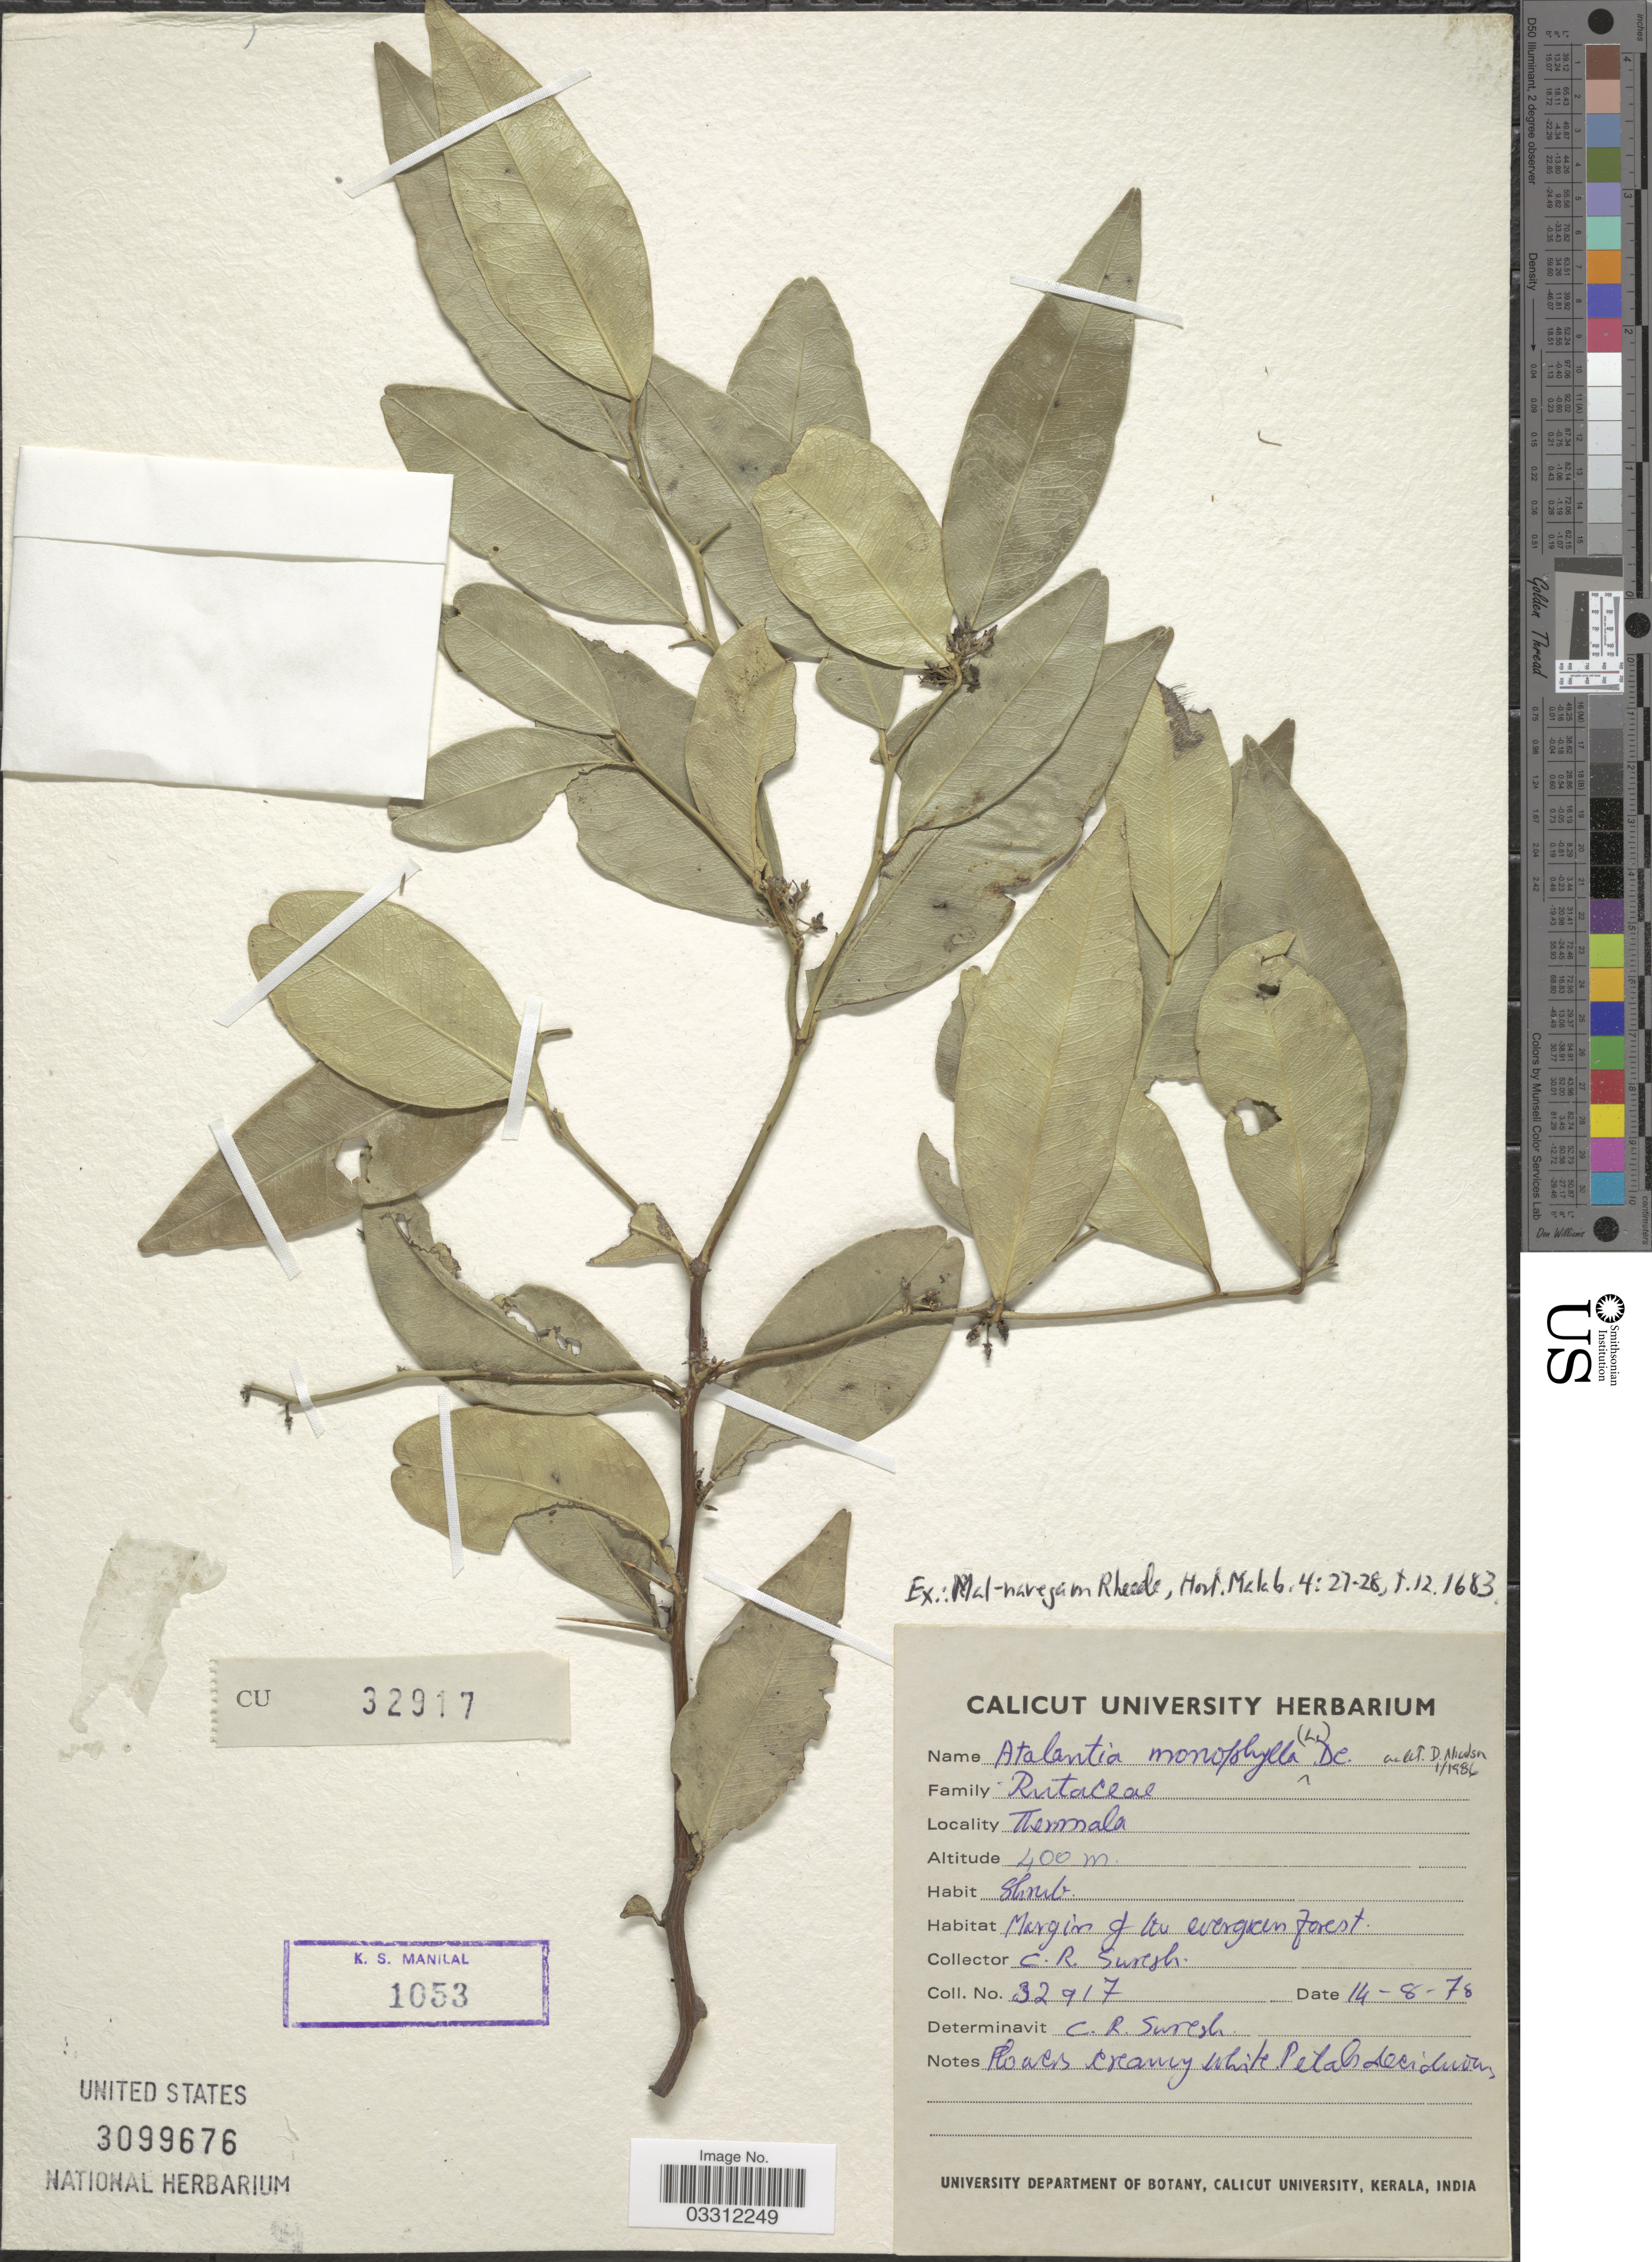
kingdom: Plantae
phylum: Tracheophyta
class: Magnoliopsida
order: Sapindales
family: Rutaceae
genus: Atalantia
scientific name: Atalantia monophylla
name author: (L.) DC.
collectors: C. Suresh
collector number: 32917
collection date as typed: Transcribed d/m/y: 14/8/78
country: India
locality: Thenmala.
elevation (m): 400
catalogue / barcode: US 3099676